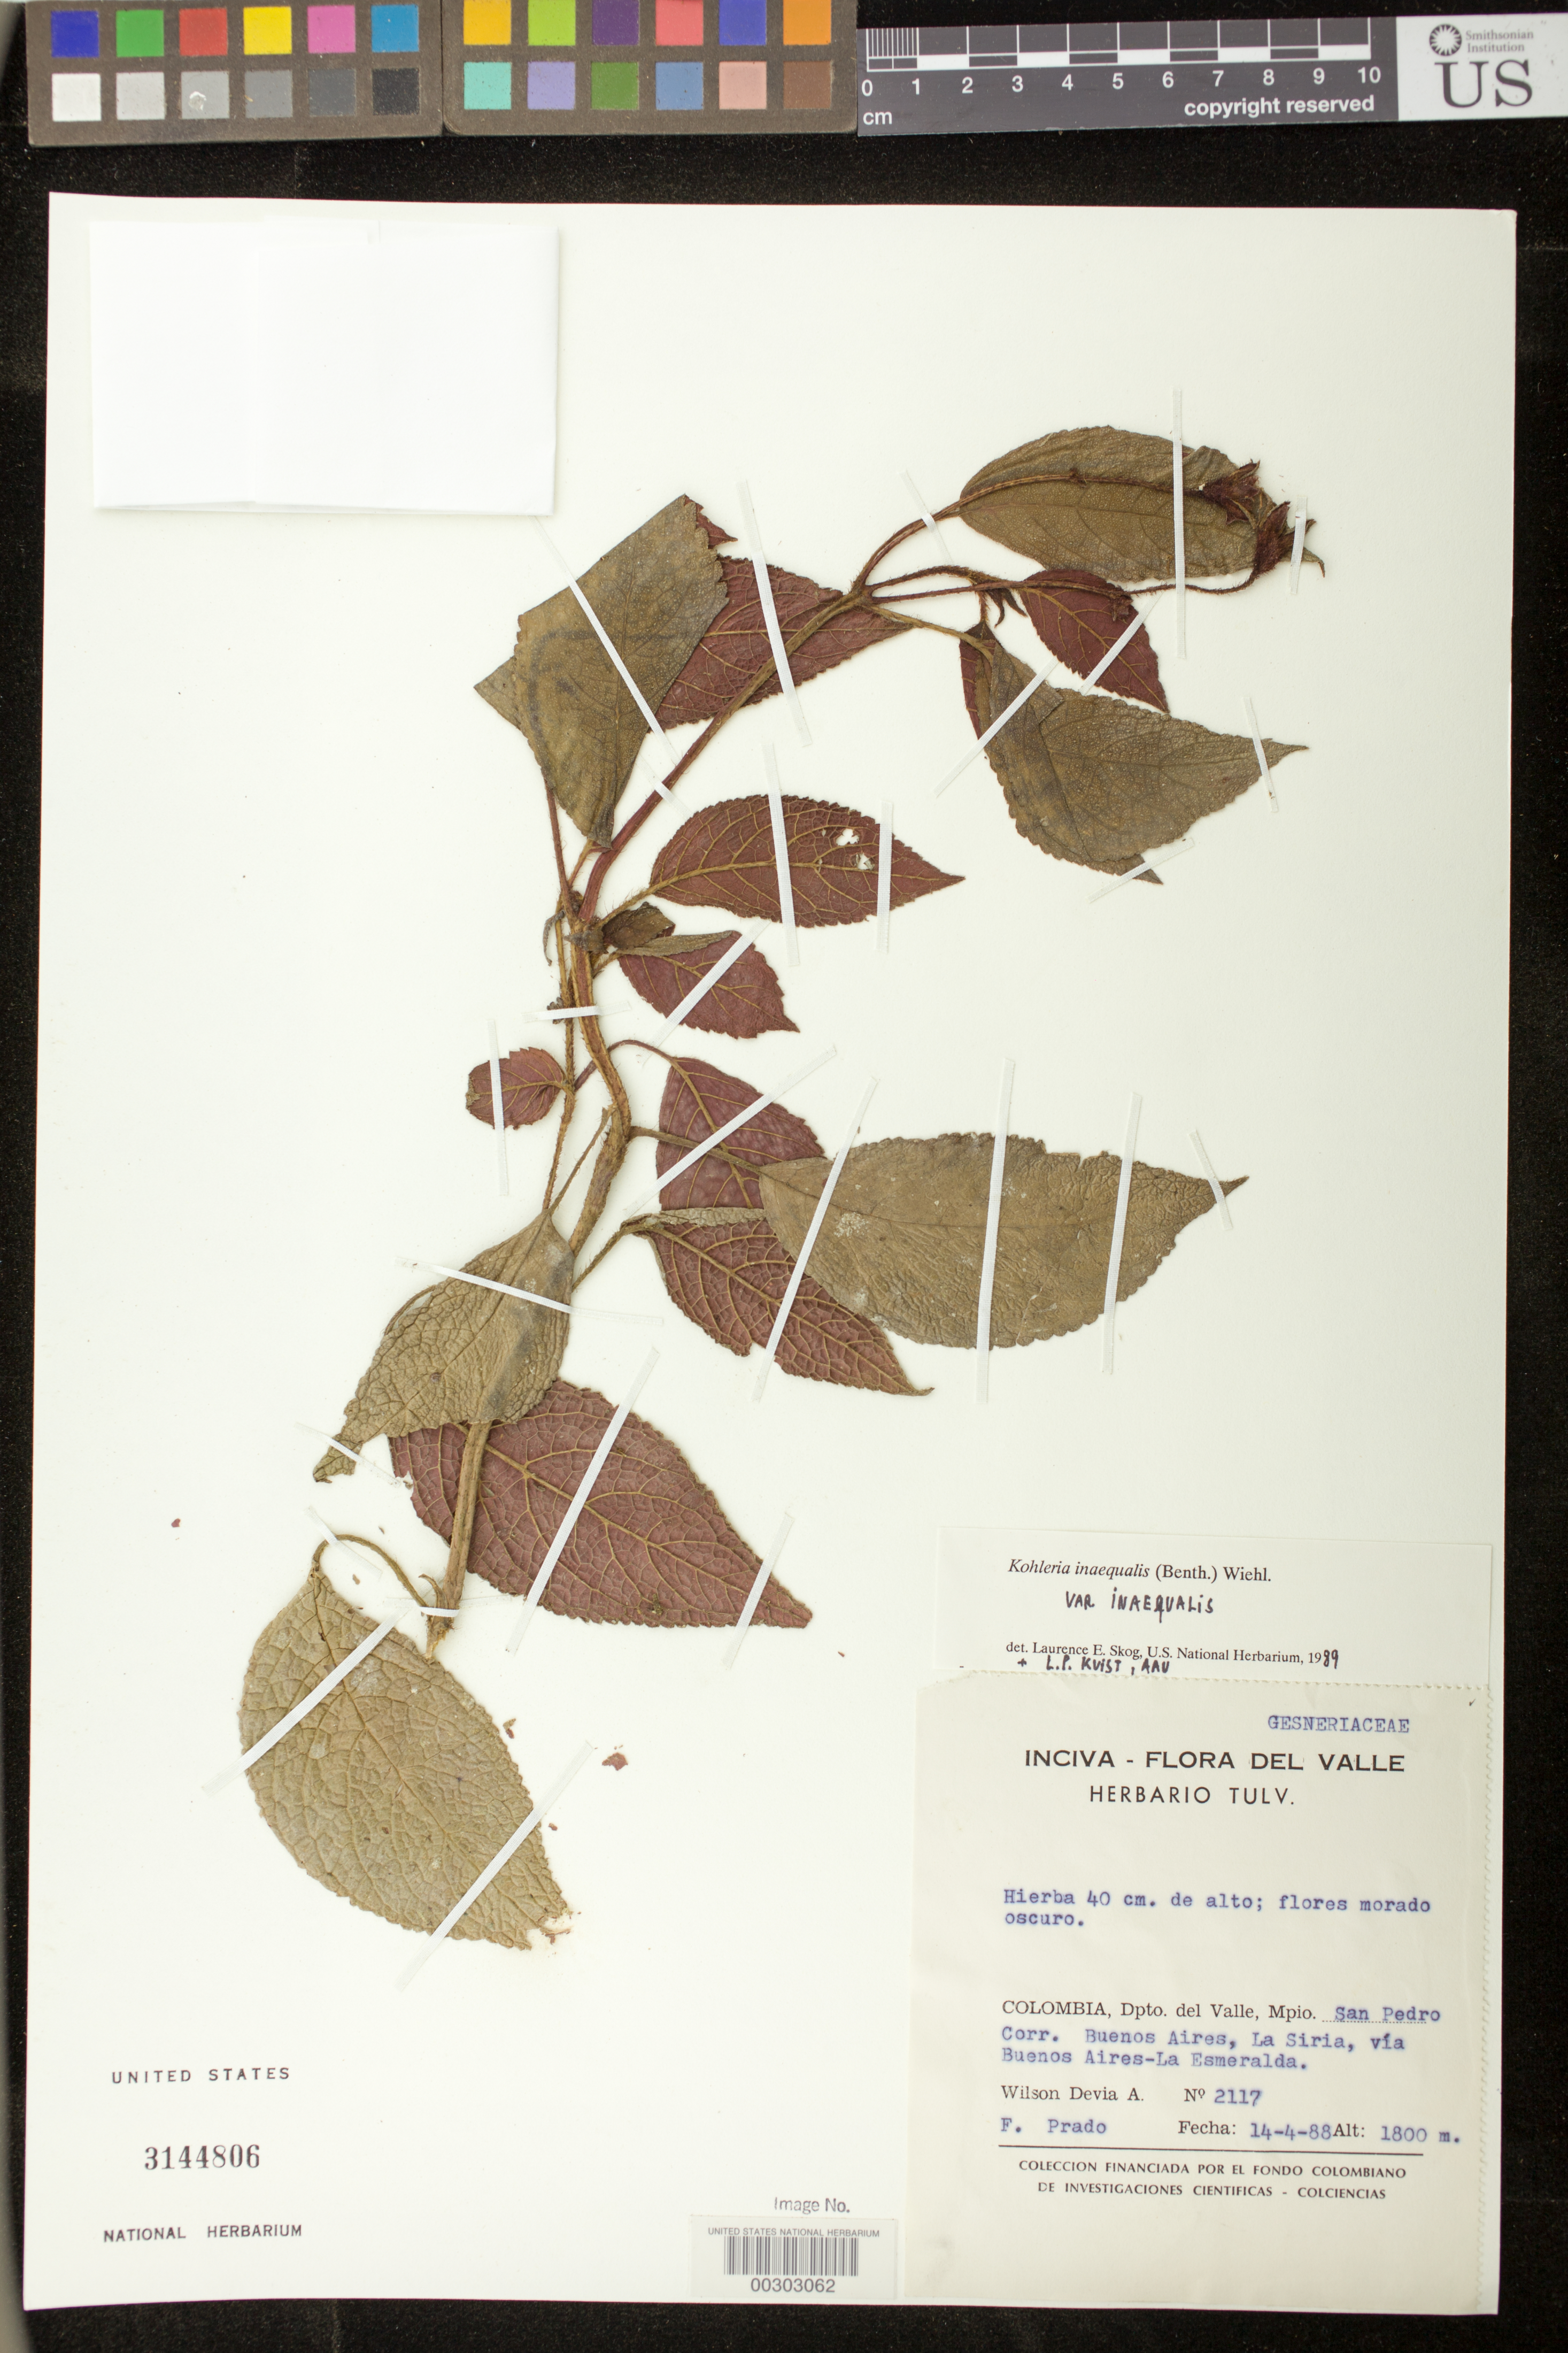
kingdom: Plantae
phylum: Tracheophyta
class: Magnoliopsida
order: Lamiales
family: Gesneriaceae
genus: Kohleria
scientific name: Kohleria inaequalis var. inaequalis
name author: (Benth.) Wiehler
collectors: W. Devia A. & F. Prado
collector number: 2117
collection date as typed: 14 Apr 1988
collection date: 1988-04-14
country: Colombia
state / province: Valle del Cauca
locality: Mun. of San Pedro, corr, Buenos Aires, La Siria, via Buenos Aires-La Esmeralda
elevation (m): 1800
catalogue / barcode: US 3144806